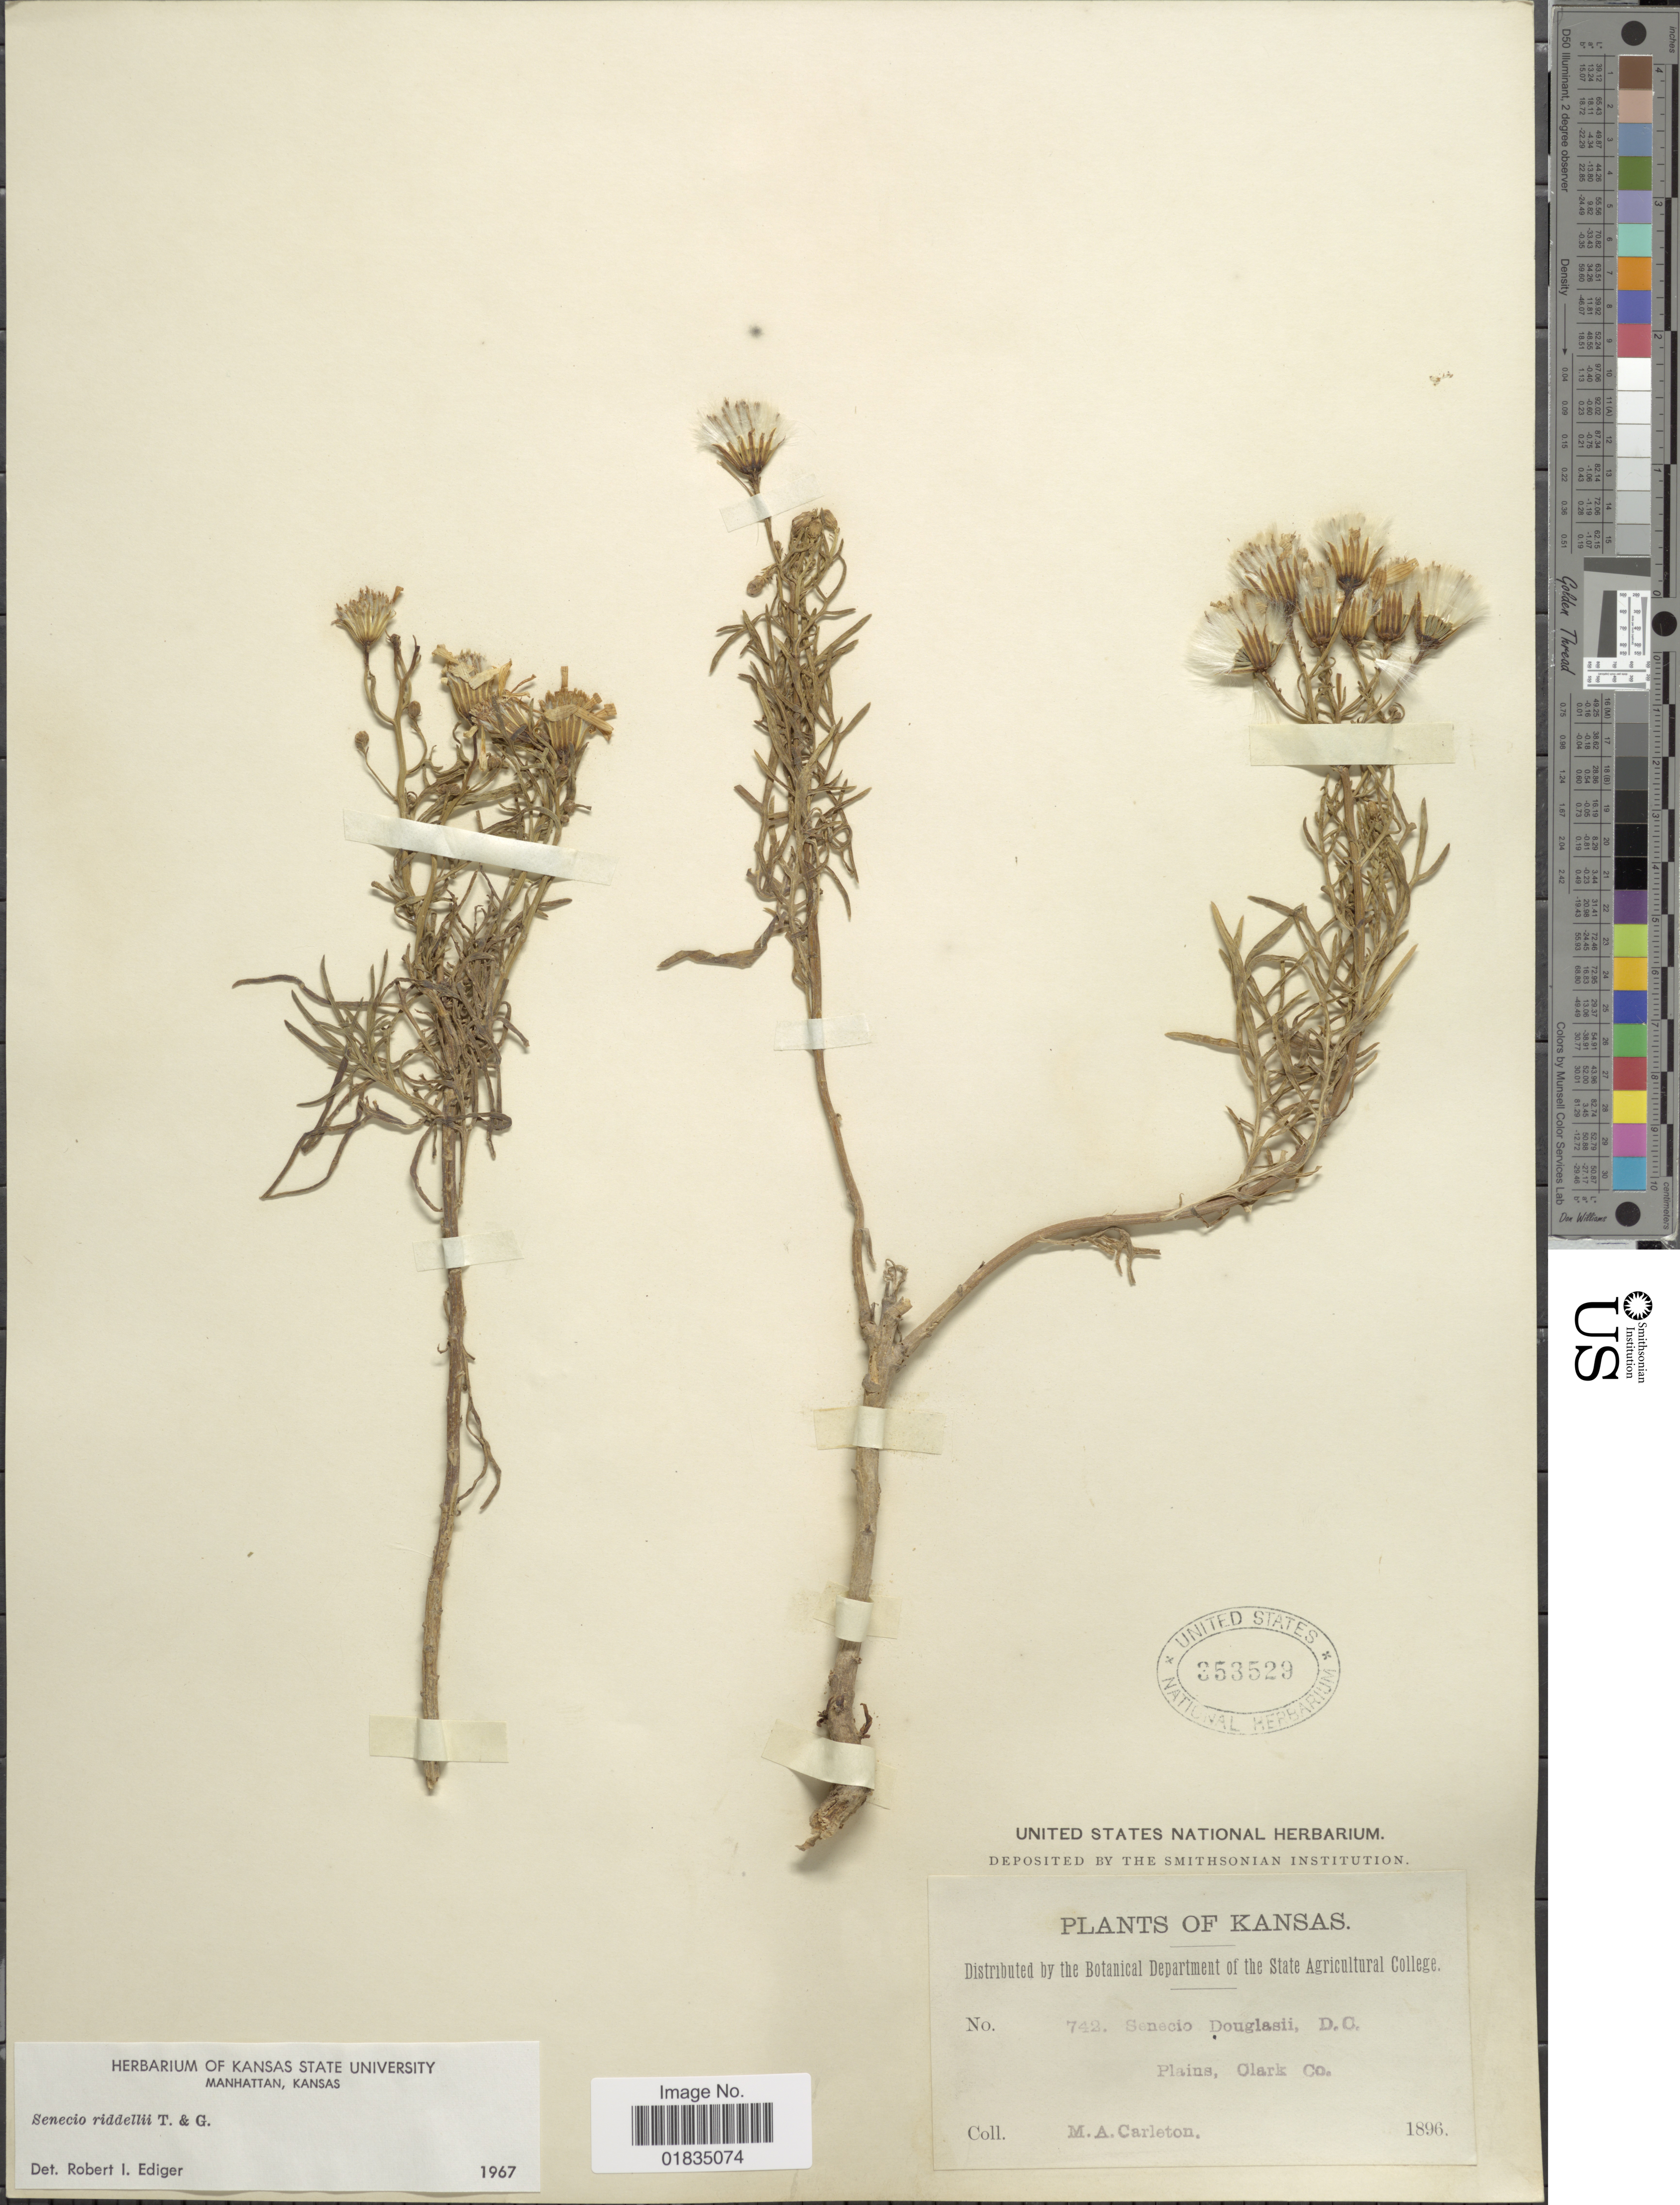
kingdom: Plantae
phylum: Tracheophyta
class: Magnoliopsida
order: Asterales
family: Asteraceae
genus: Senecio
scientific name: Senecio riddellii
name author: Torr. & A. Gray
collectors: M. A. Carleton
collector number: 742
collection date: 1896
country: United States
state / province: Kansas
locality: Plains, Clark Co.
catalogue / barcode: US 353529